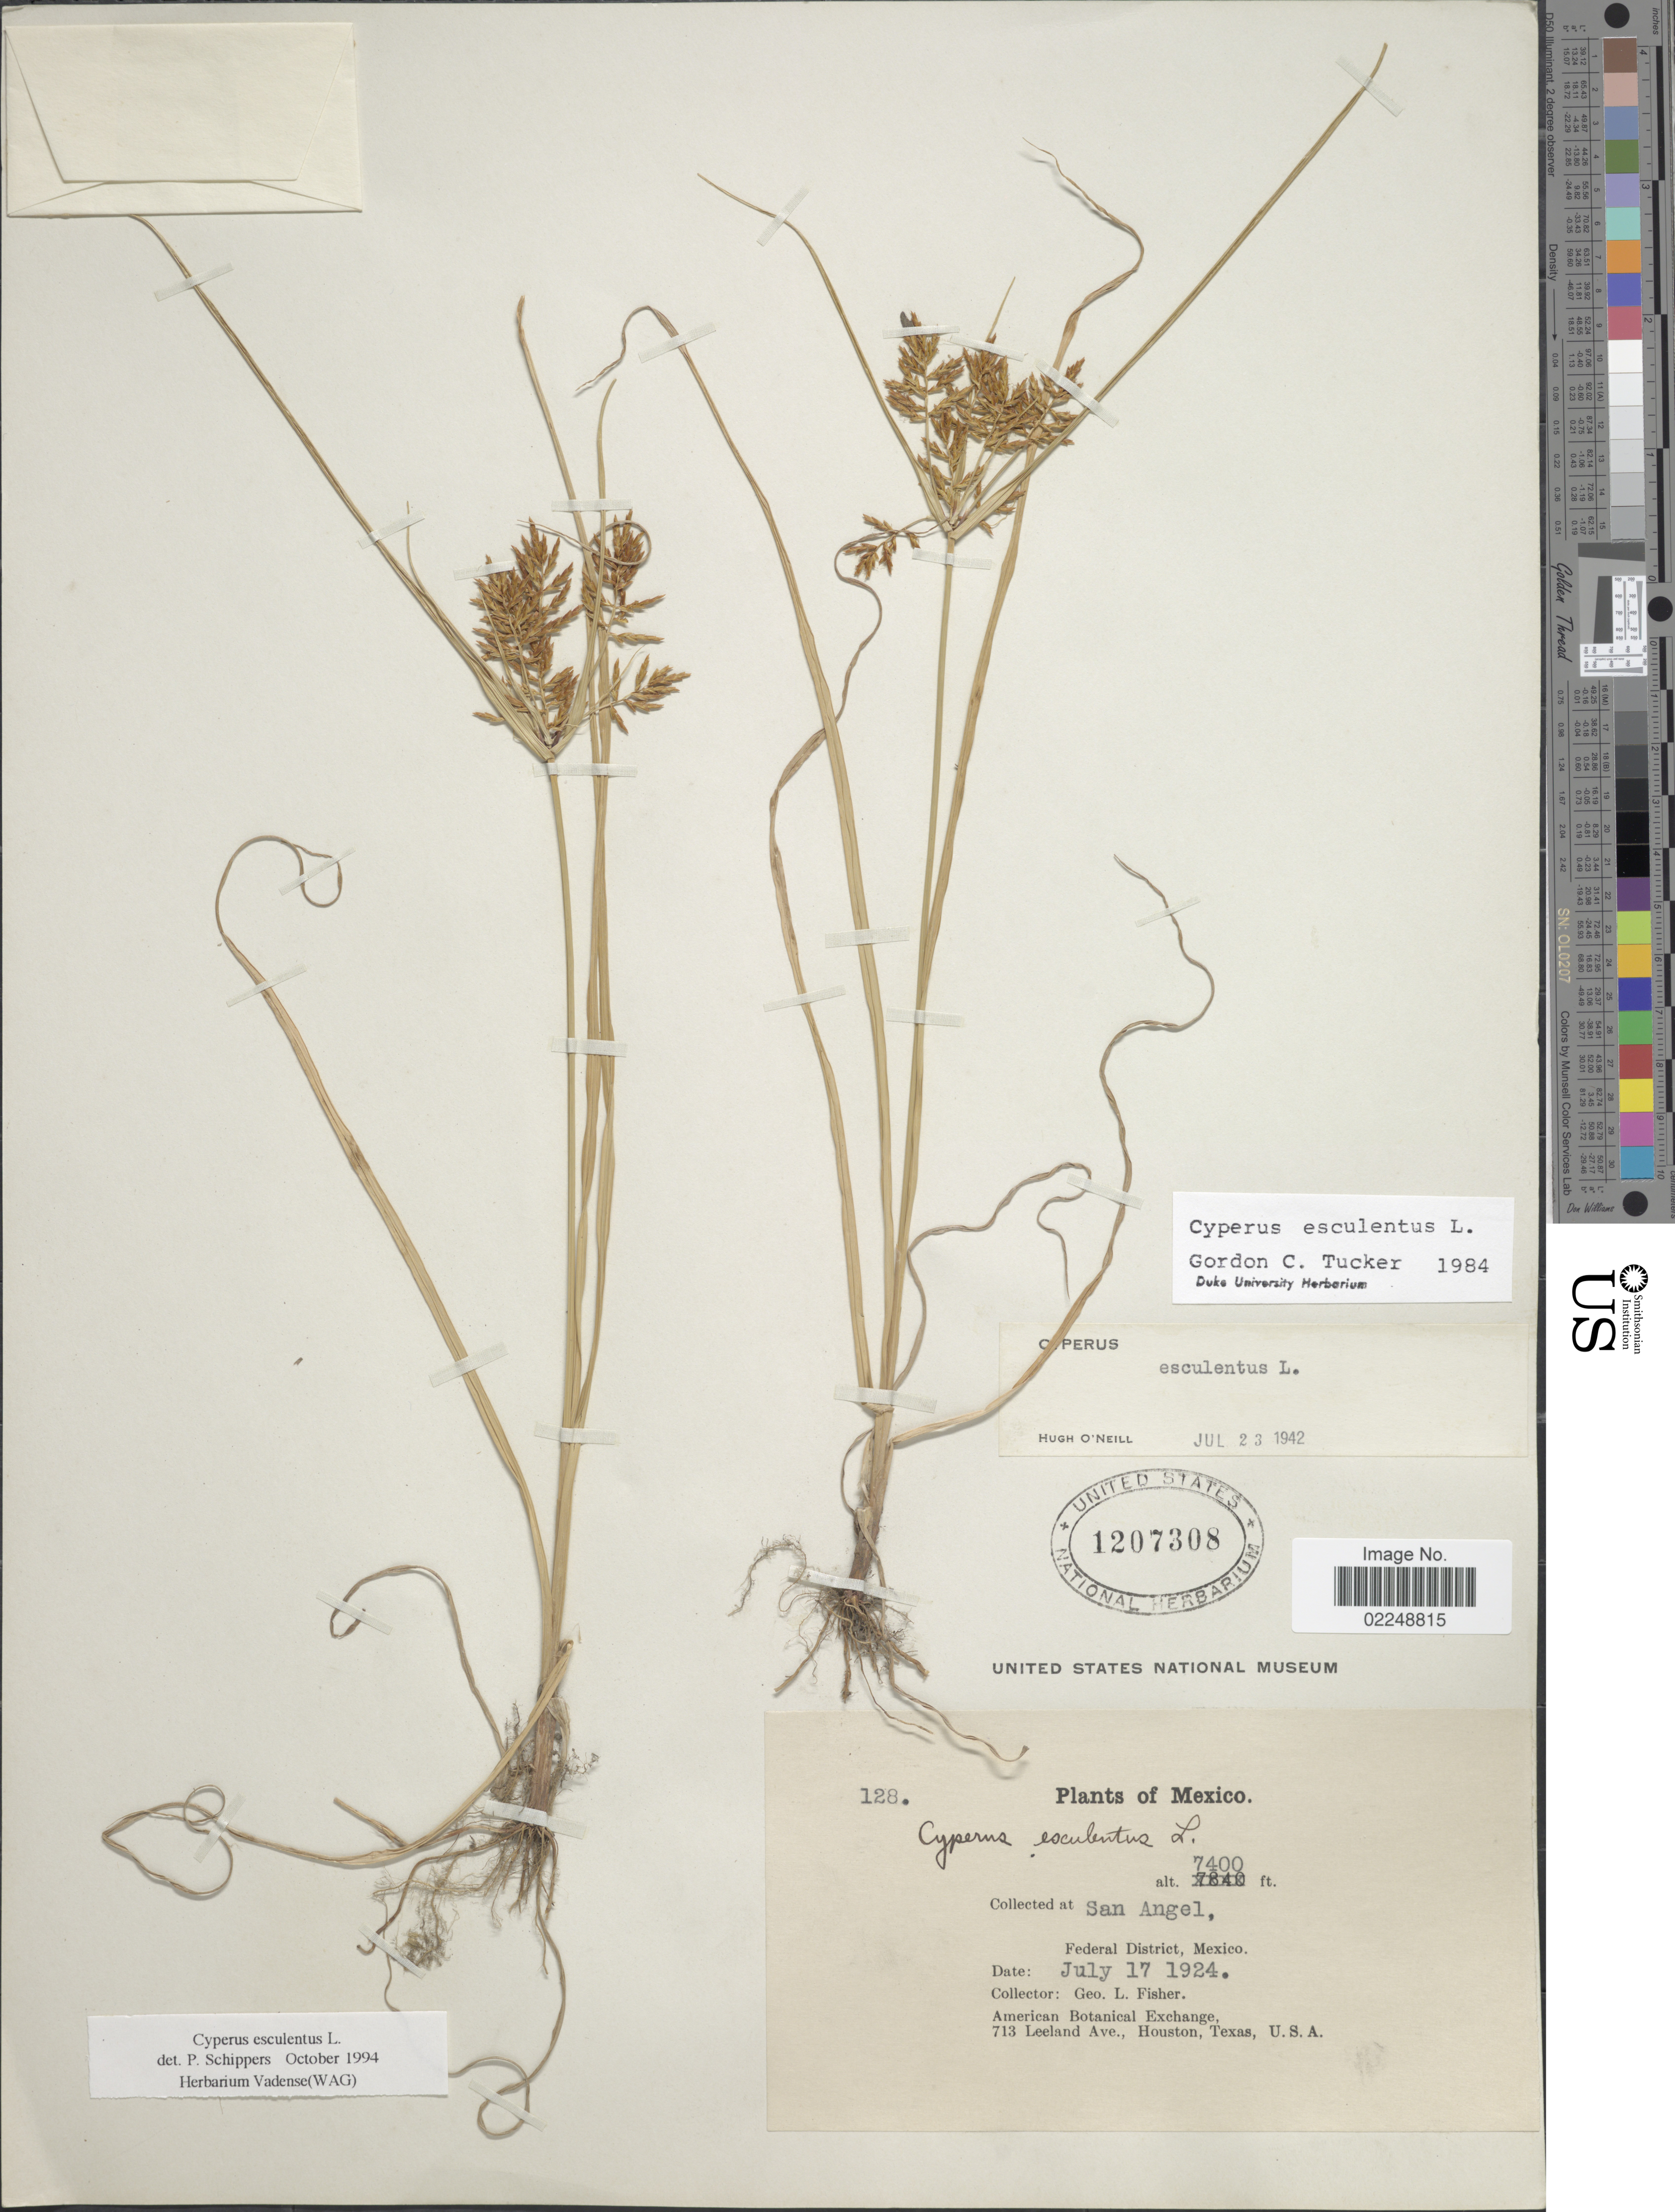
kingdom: Plantae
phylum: Tracheophyta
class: Liliopsida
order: Poales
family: Cyperaceae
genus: Cyperus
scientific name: Cyperus esculentus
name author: L.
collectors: G. L. Fisher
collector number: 128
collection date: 1924-07-17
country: Mexico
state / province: Distrito Federal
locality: San Angel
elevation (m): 2256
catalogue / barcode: US 1207308